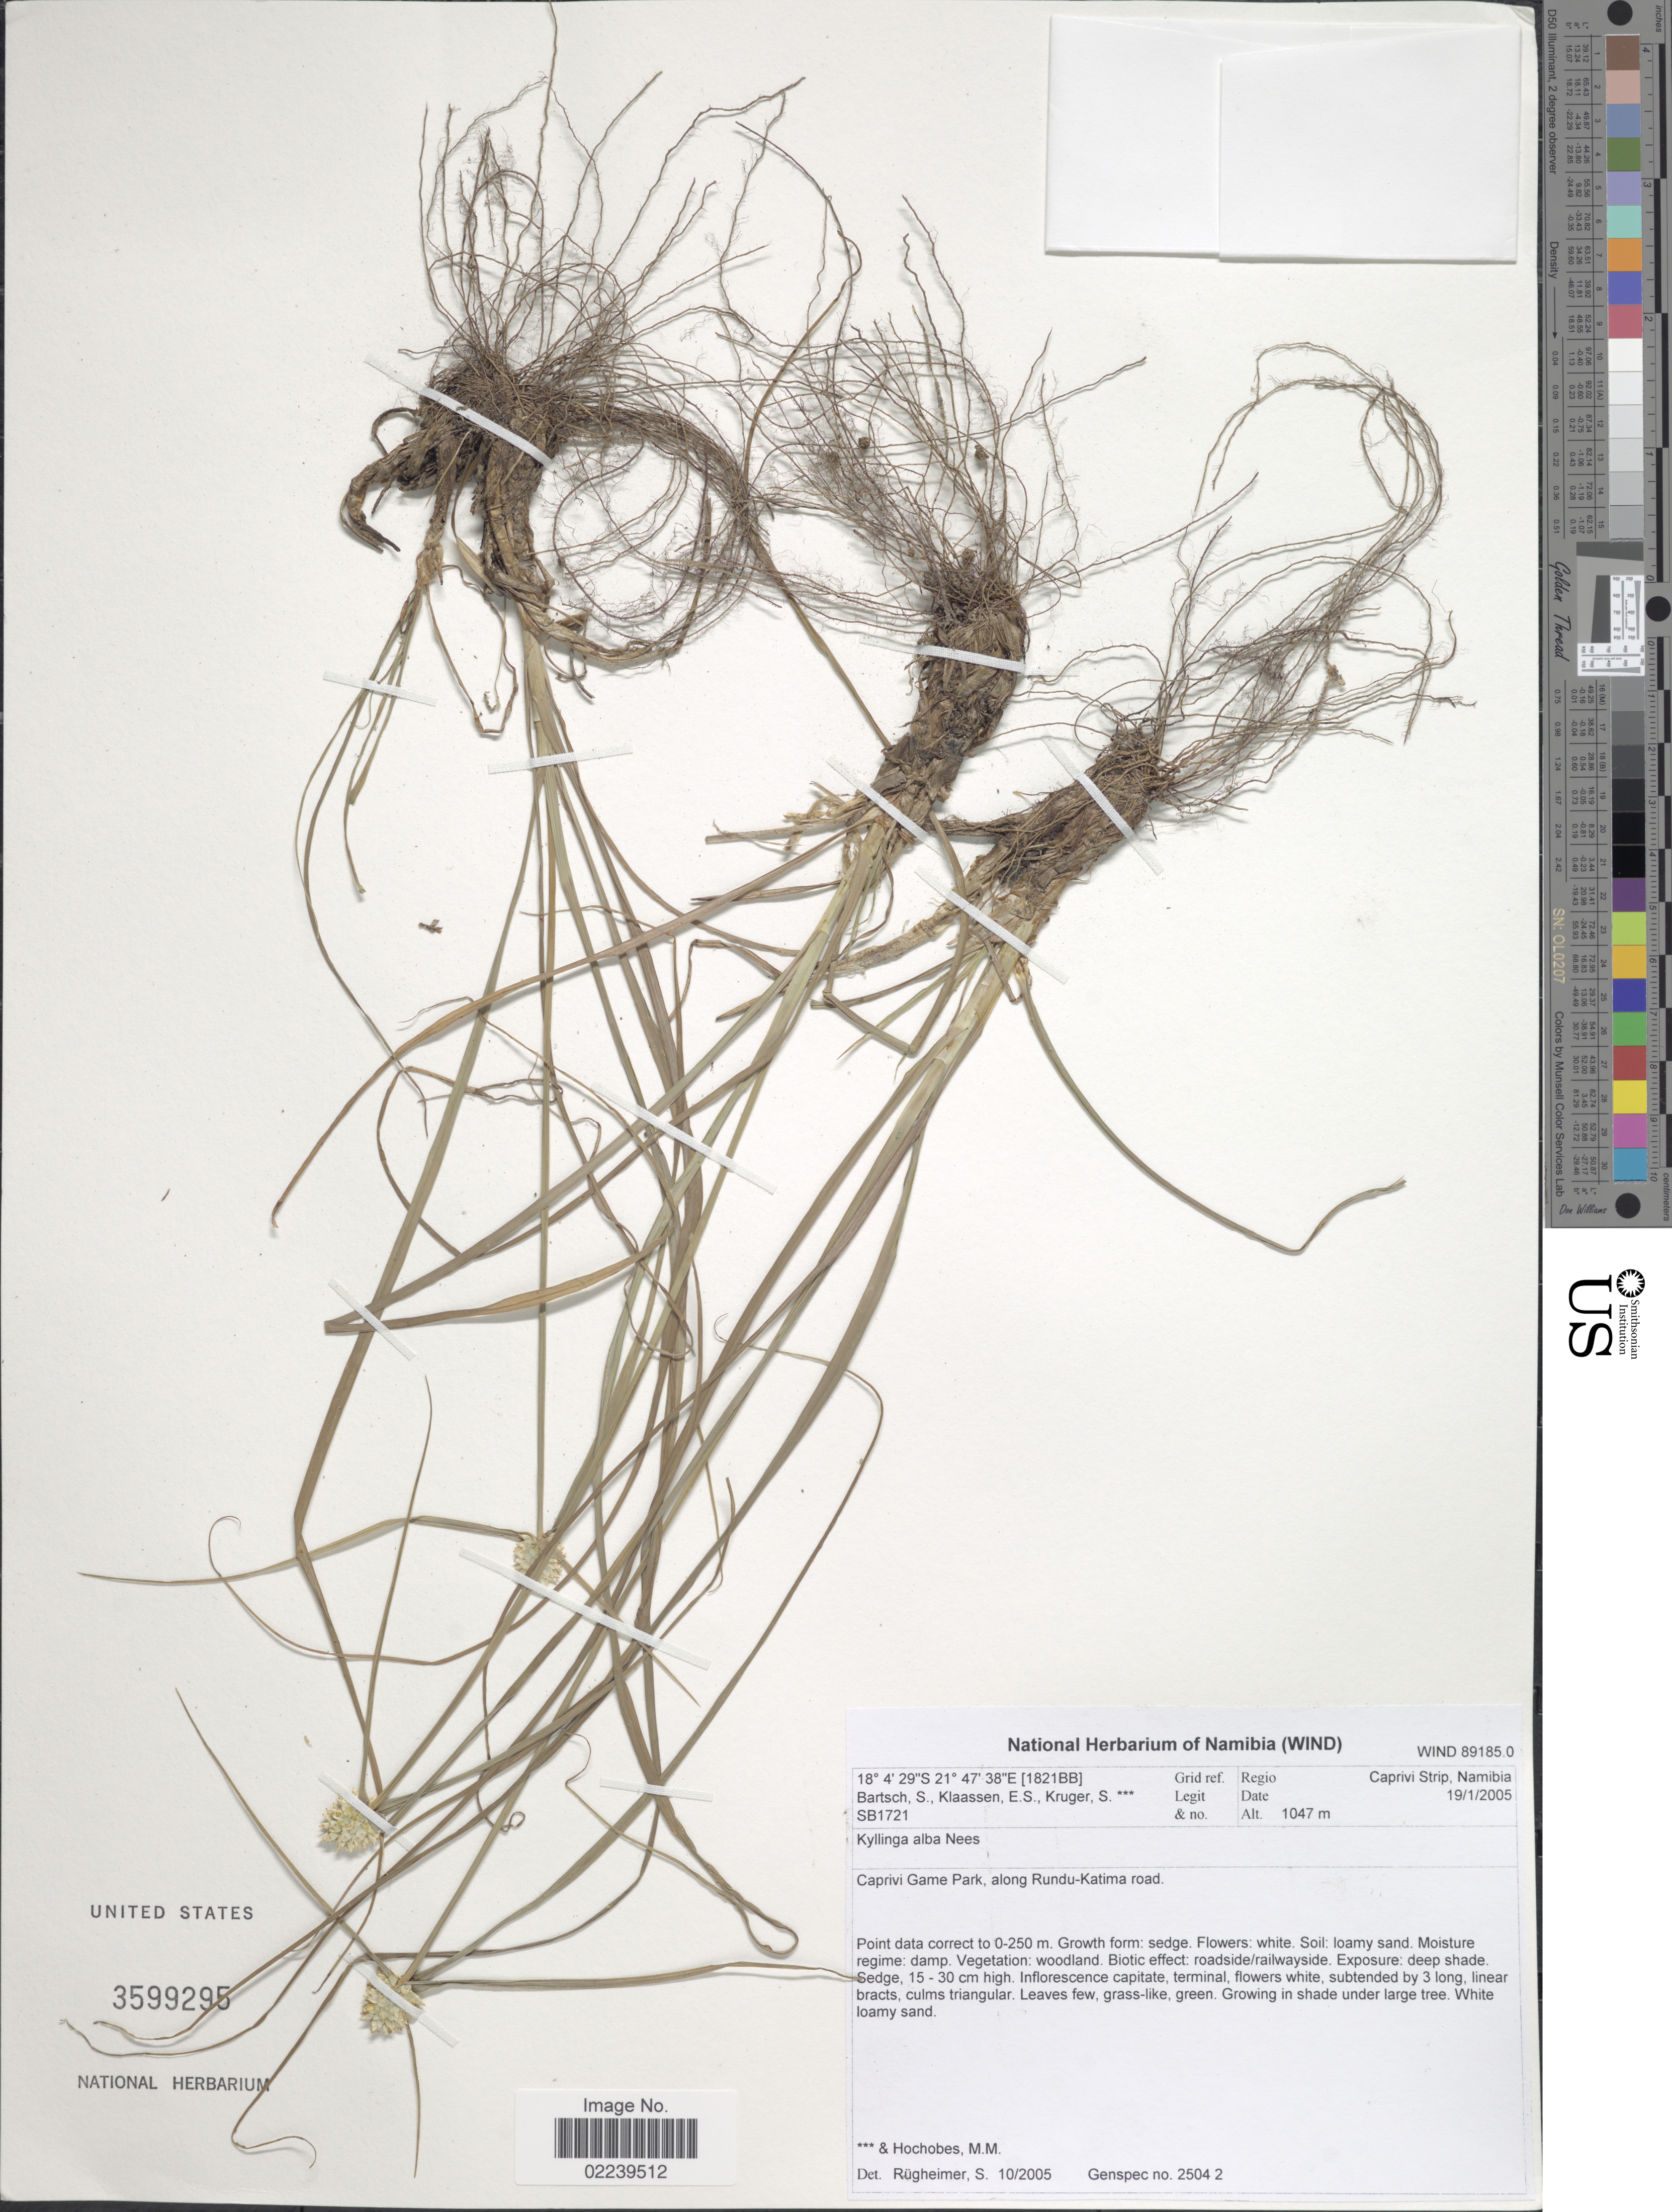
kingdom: Plantae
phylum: Tracheophyta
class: Liliopsida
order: Poales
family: Cyperaceae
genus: Cyperus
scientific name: Cyperus dubius Rottb. var. dubius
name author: Rottb.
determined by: Strong, Mark T., (BOT), Smithsonian Institution - National Museum of Natural History (UNITED STATES)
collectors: S. Bartsch, E. S. Klaassen, S. Kruger & M. Hochobes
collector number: SB1721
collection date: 2005-01-19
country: Namibia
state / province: Caprivi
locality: Caprivi Strip. Caprivi game Park, along Rundu-Katima road 1821BB. Grid Ref.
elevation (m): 1047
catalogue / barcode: US 3599295